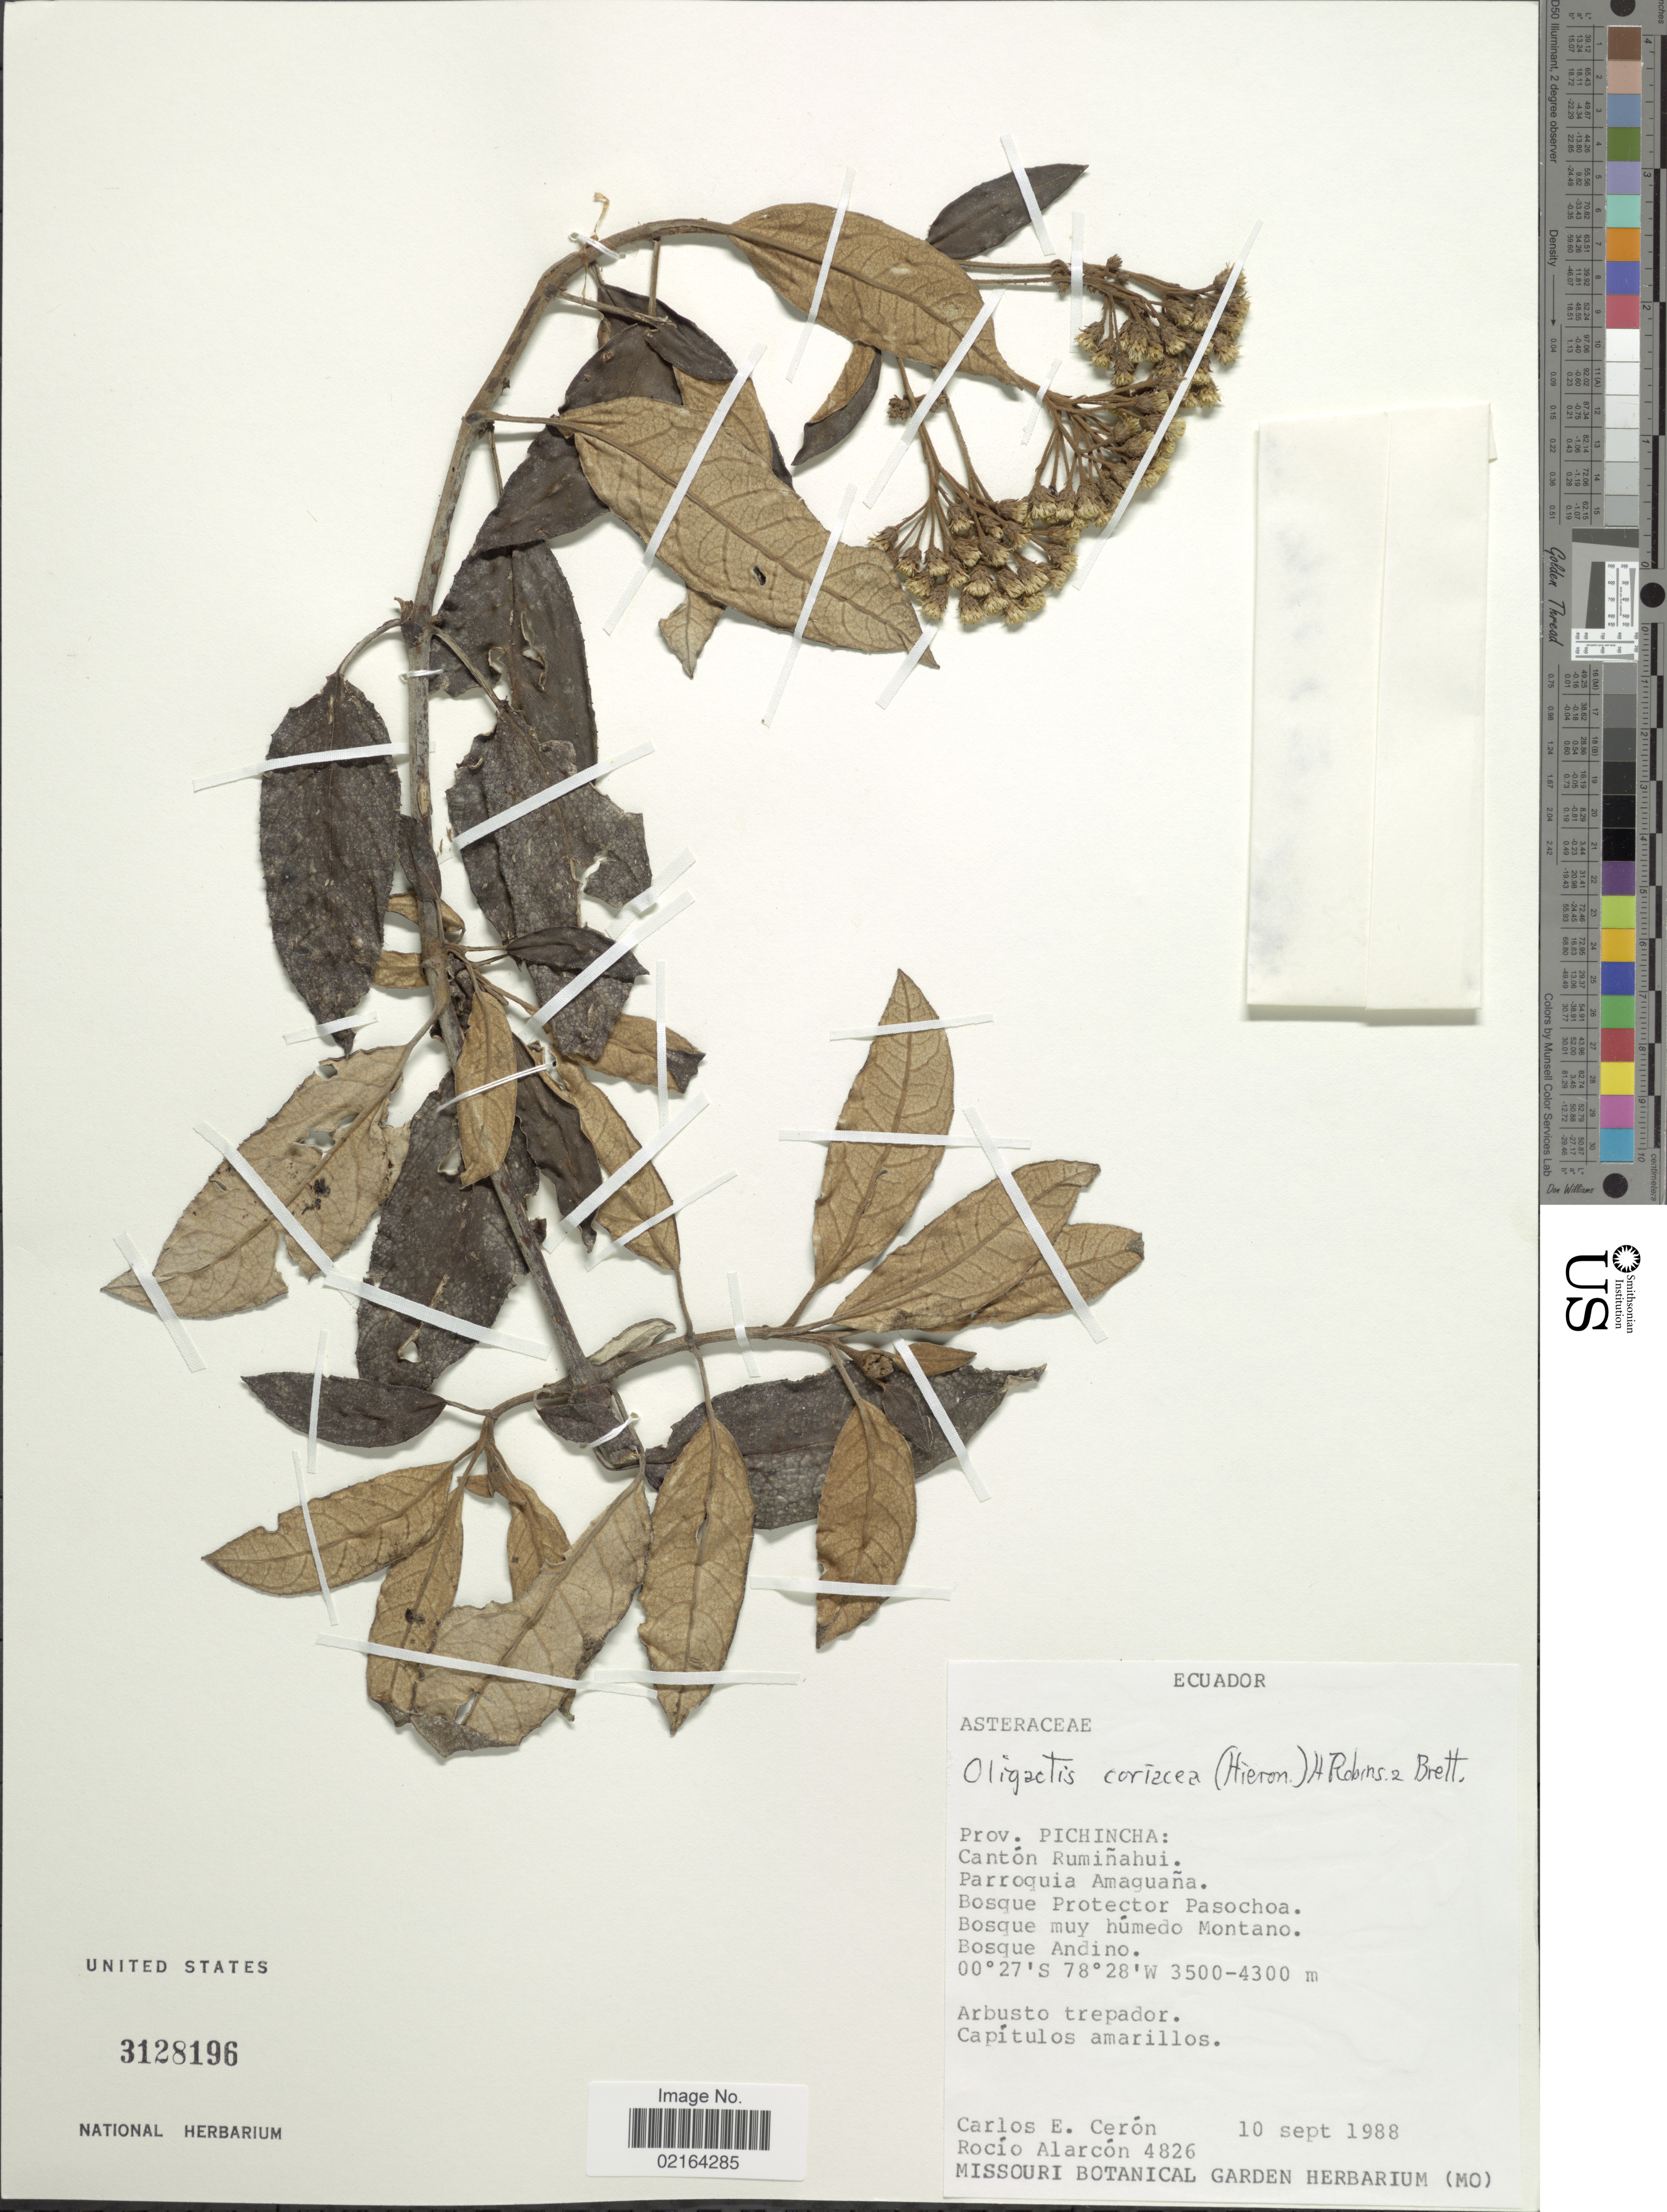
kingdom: Plantae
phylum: Tracheophyta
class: Magnoliopsida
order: Asterales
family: Asteraceae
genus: Sampera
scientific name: Sampera coriacea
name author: (Hieron.) V.A. Funk & H. Rob.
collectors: C. E. Cerón M. & R. Alarcón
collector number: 4826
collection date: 1988-09-10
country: Ecuador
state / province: Pichincha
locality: Prov. Pichincha, Canton Ruminahui, Parroquia Protector Pasochoa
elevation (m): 3500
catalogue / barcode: US 3128196